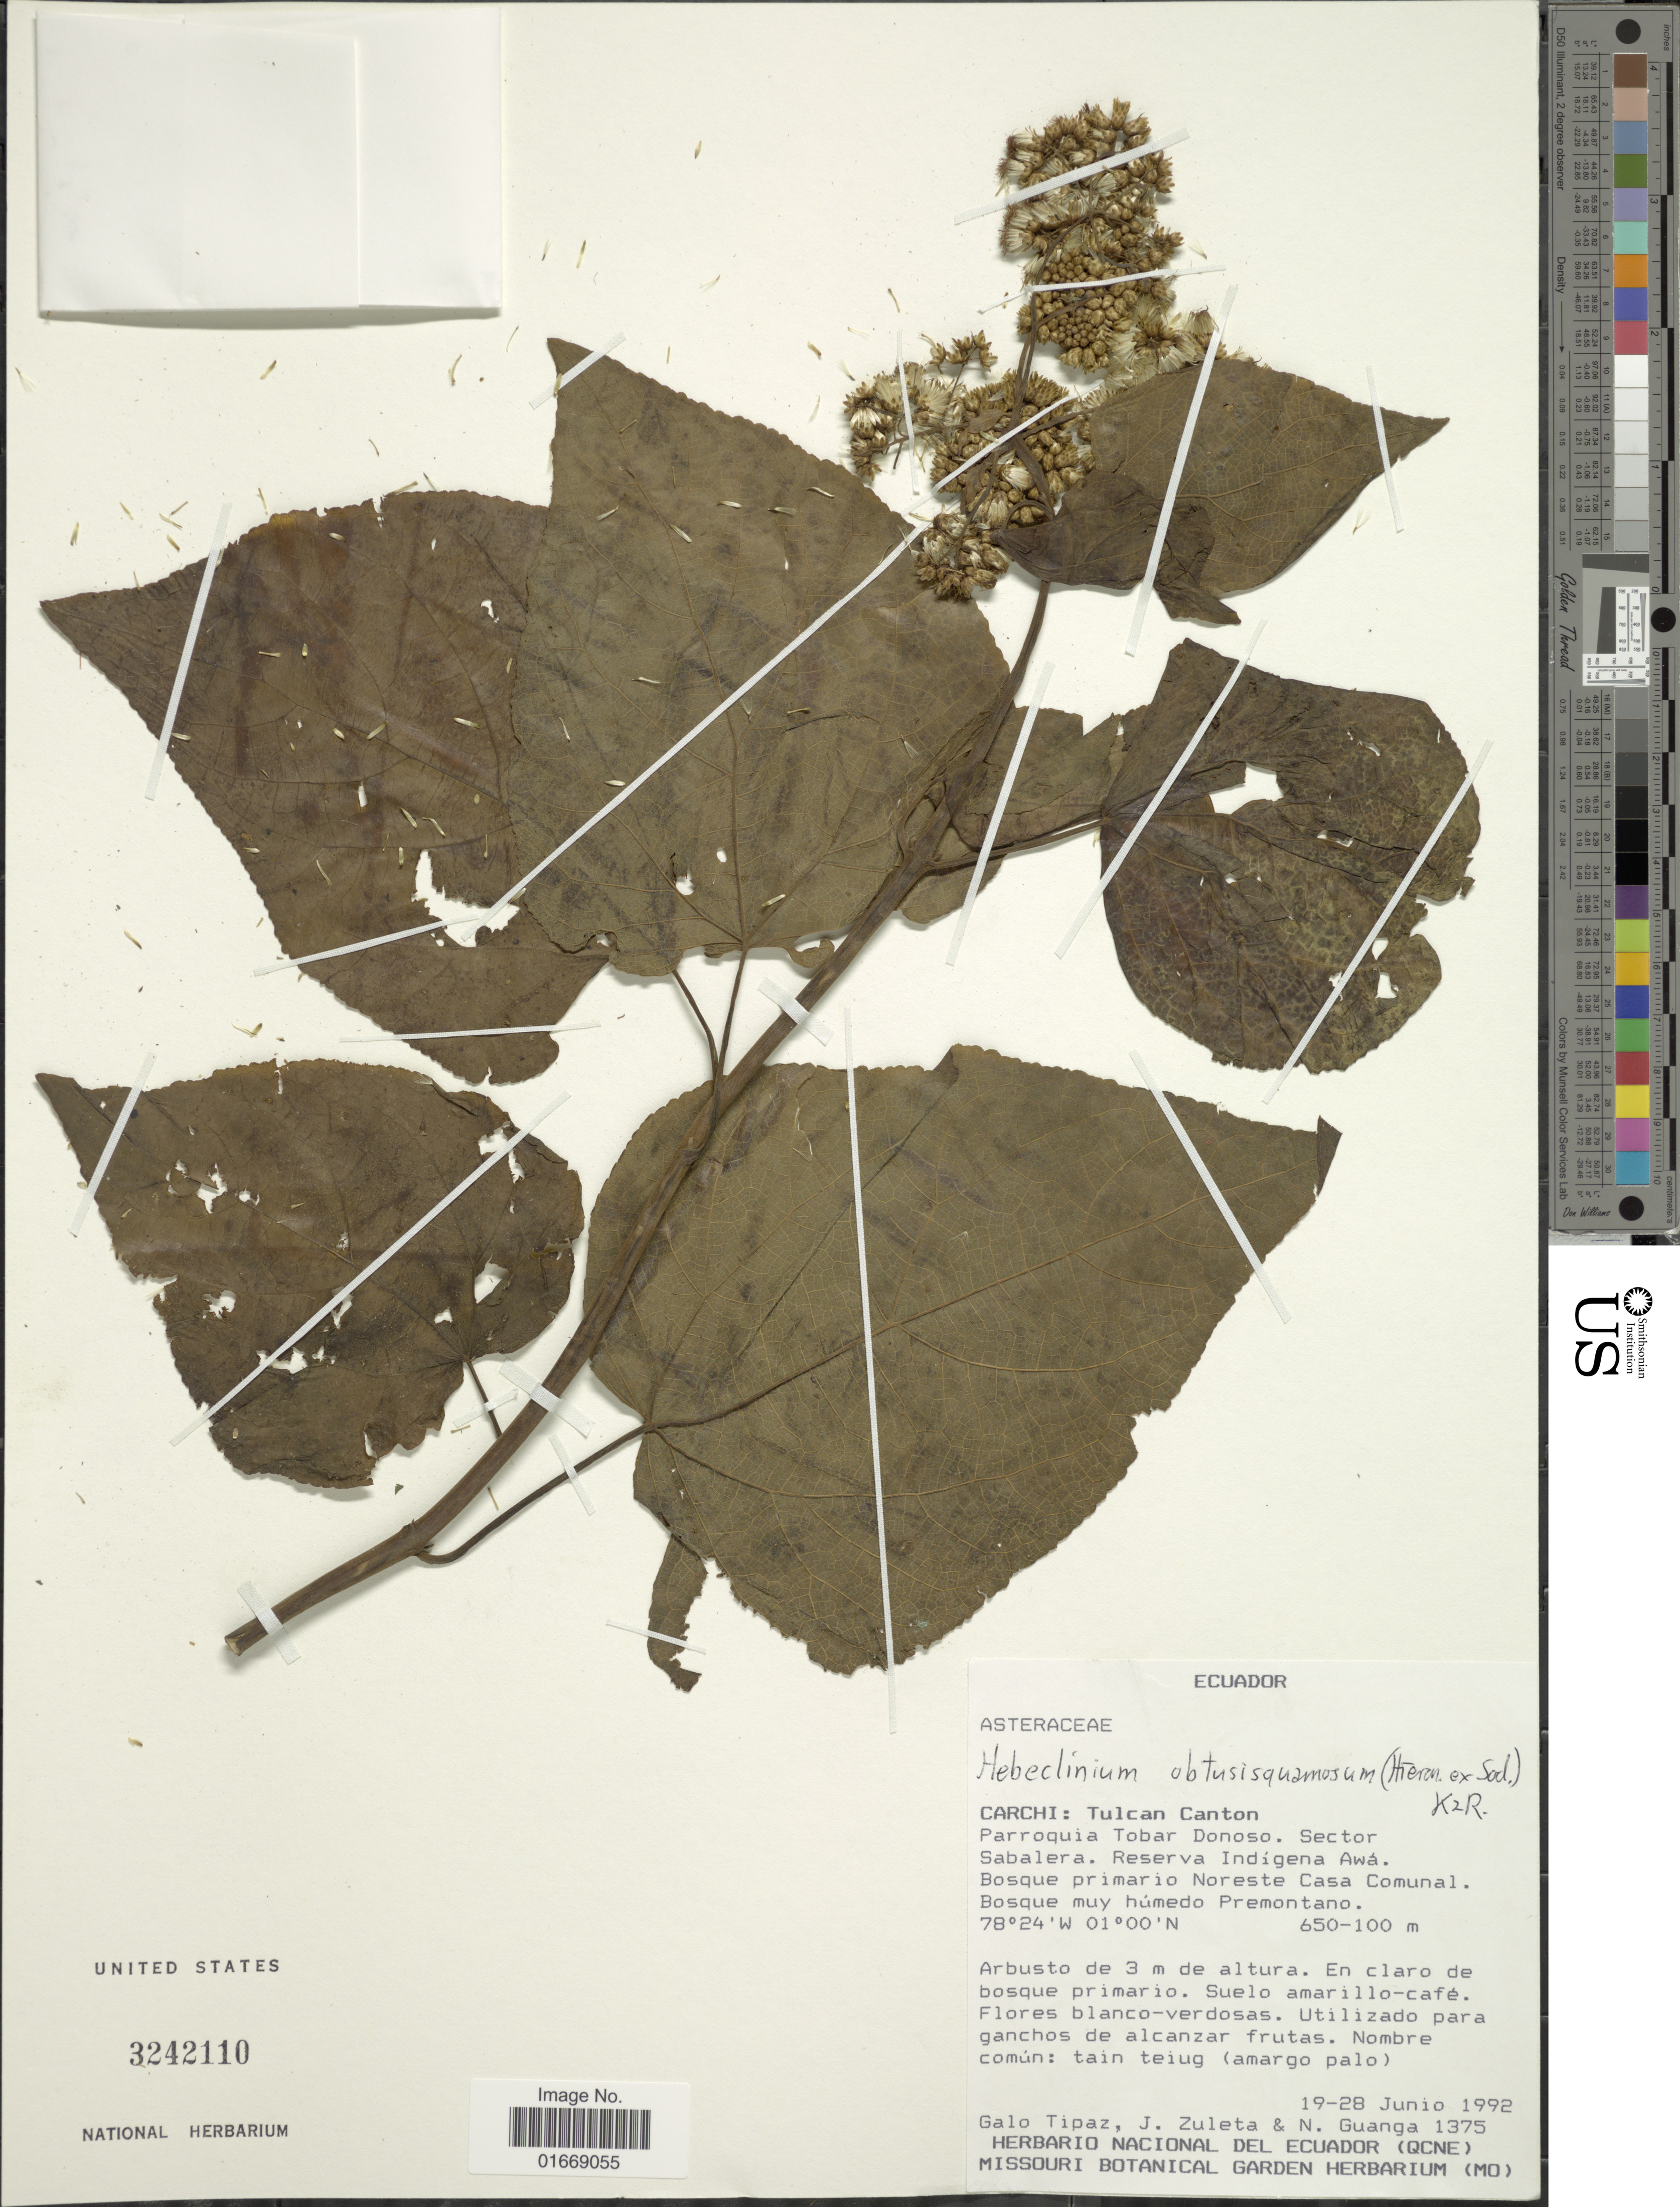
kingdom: Plantae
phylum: Tracheophyta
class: Magnoliopsida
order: Asterales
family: Asteraceae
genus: Hebeclinium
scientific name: Hebeclinium obtusisquamosum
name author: (Hieron.) R.M. King & H. Rob.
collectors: G. Tipaz, J. Zuleta & N. Guanga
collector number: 1375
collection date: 1992-06-19/1992-06-28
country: Ecuador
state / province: Carchi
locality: Tulcan Canton, Parroquia Tobar Donoso, Sector Sabalera, Reserva Indigena Awa, Bosque primario Noreste Casa Comunal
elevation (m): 100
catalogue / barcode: US 3242110